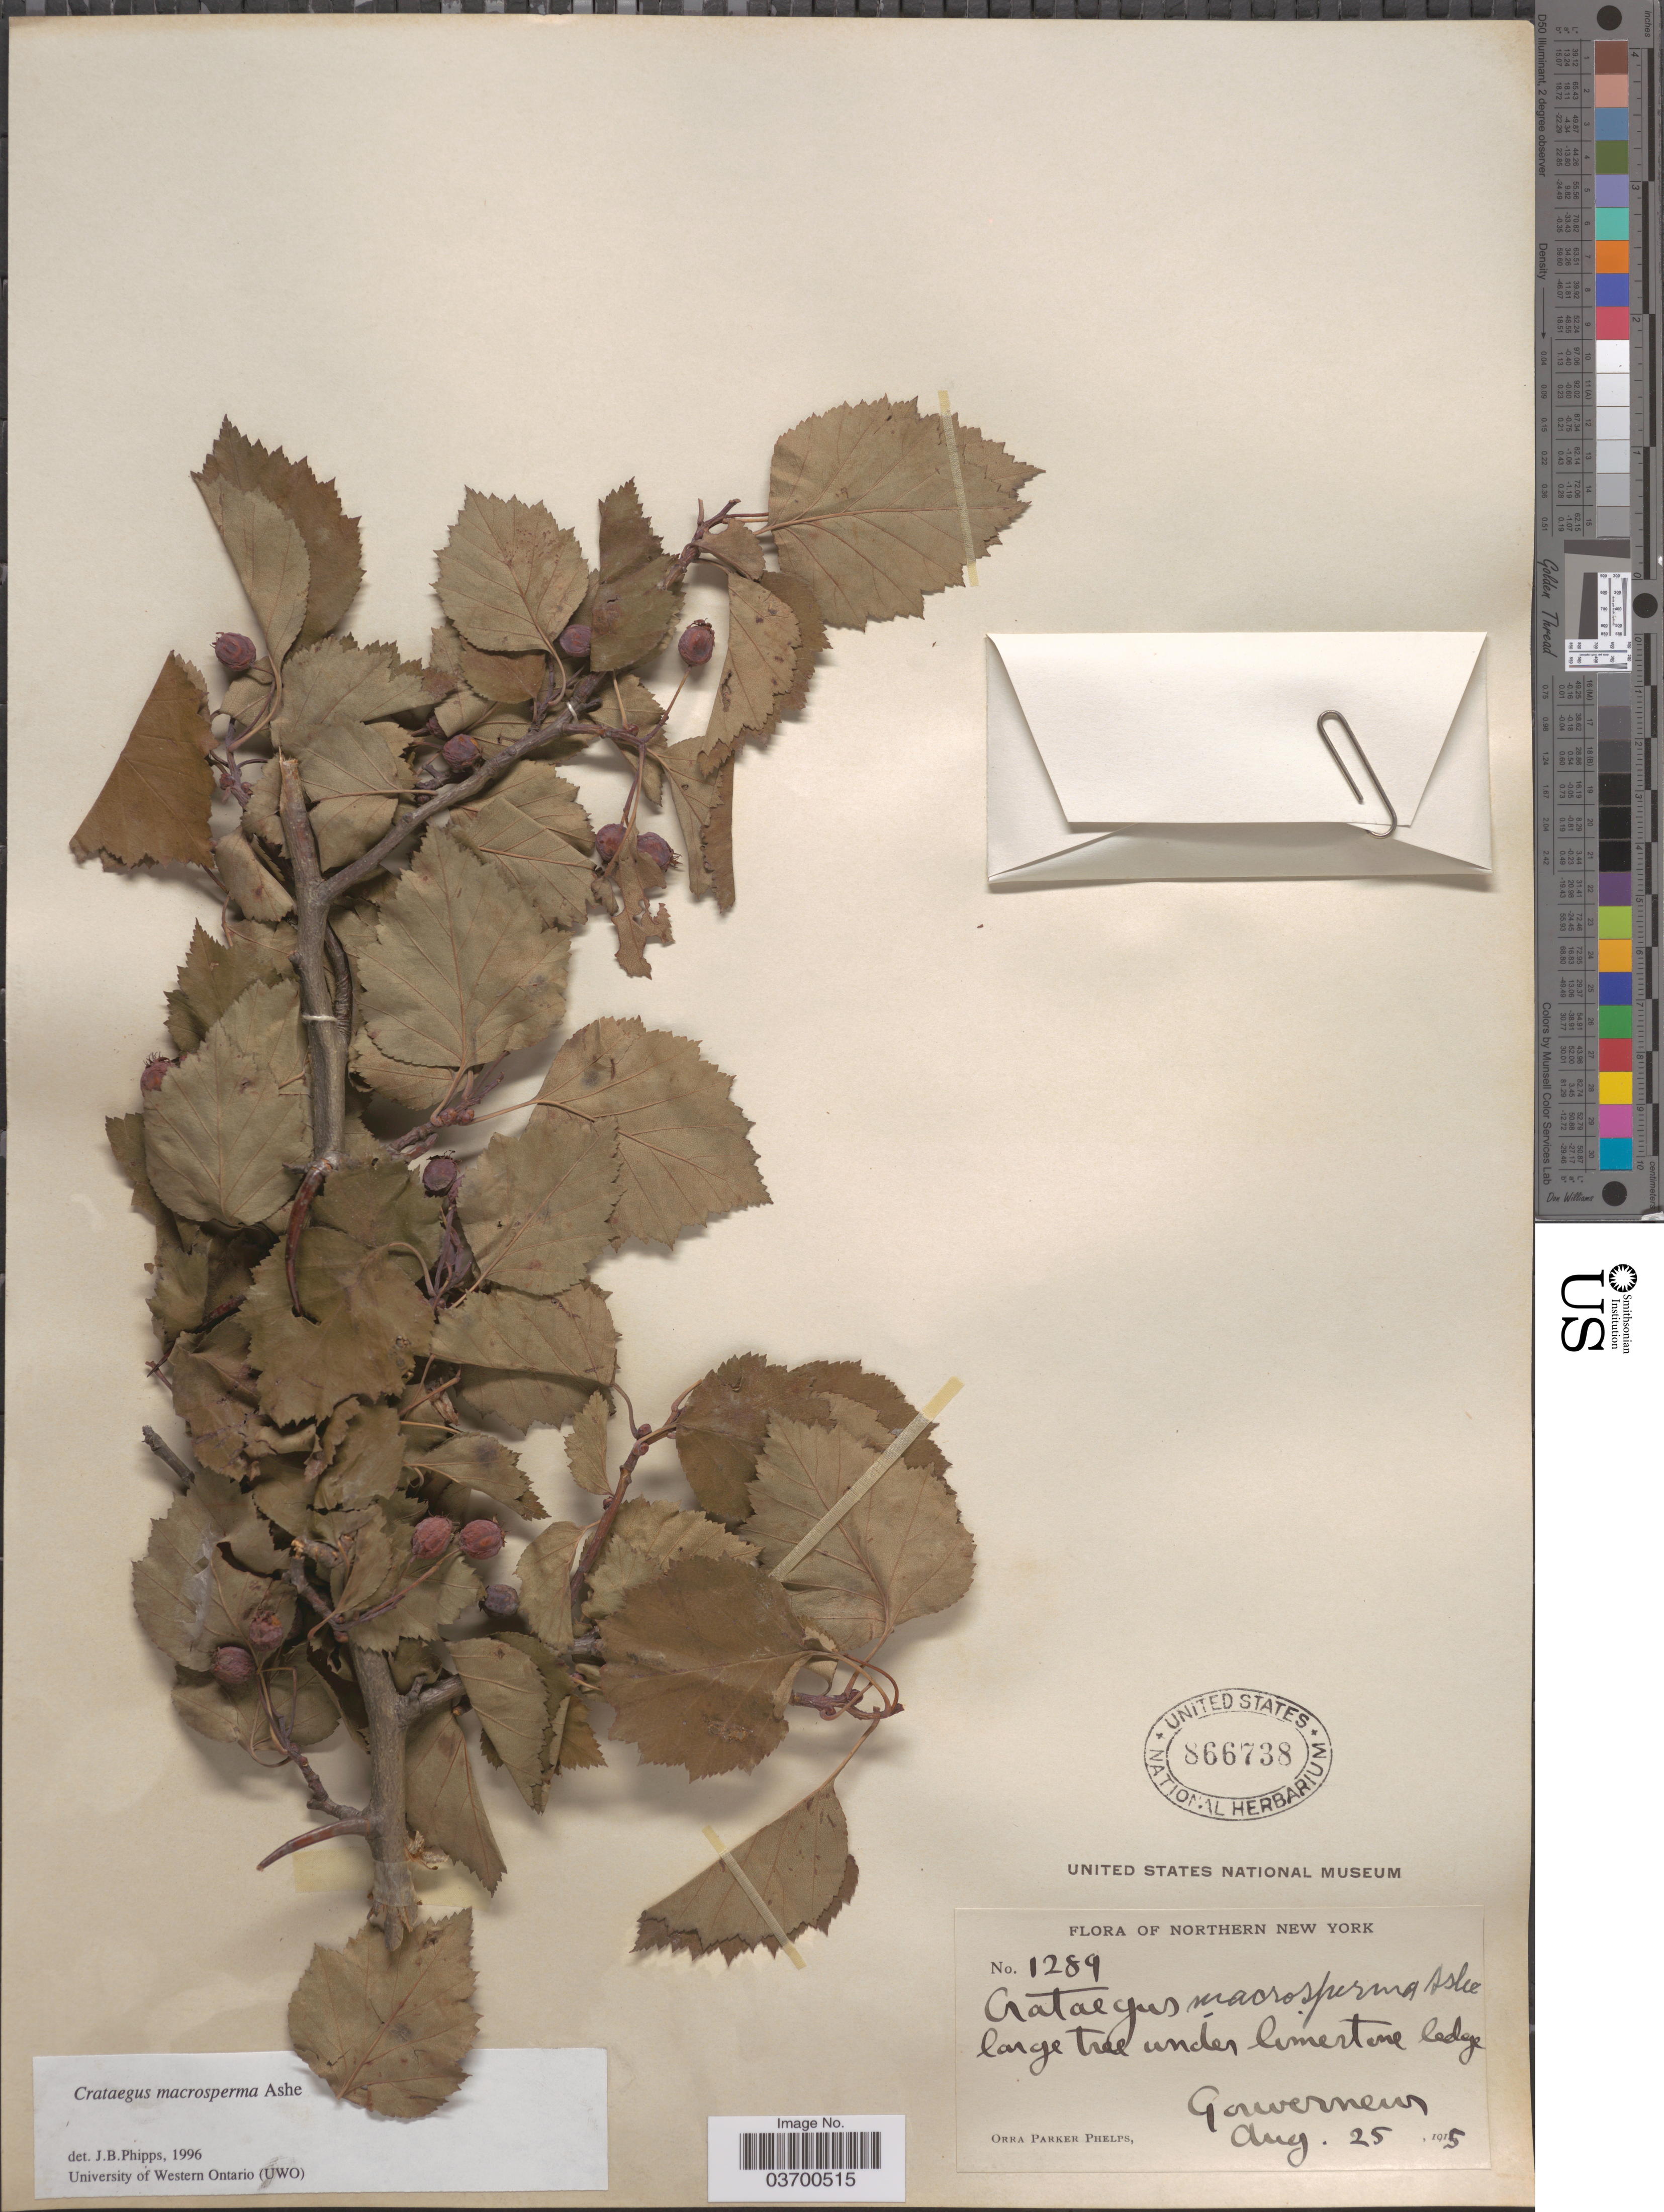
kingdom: Plantae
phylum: Tracheophyta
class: Magnoliopsida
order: Rosales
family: Rosaceae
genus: Crataegus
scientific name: Crataegus macrosperma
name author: Ashe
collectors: O. P. Phelps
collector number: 1289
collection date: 1915-08-25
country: United States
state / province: New York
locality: Northern New York. Gouverneur.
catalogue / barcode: US 866738